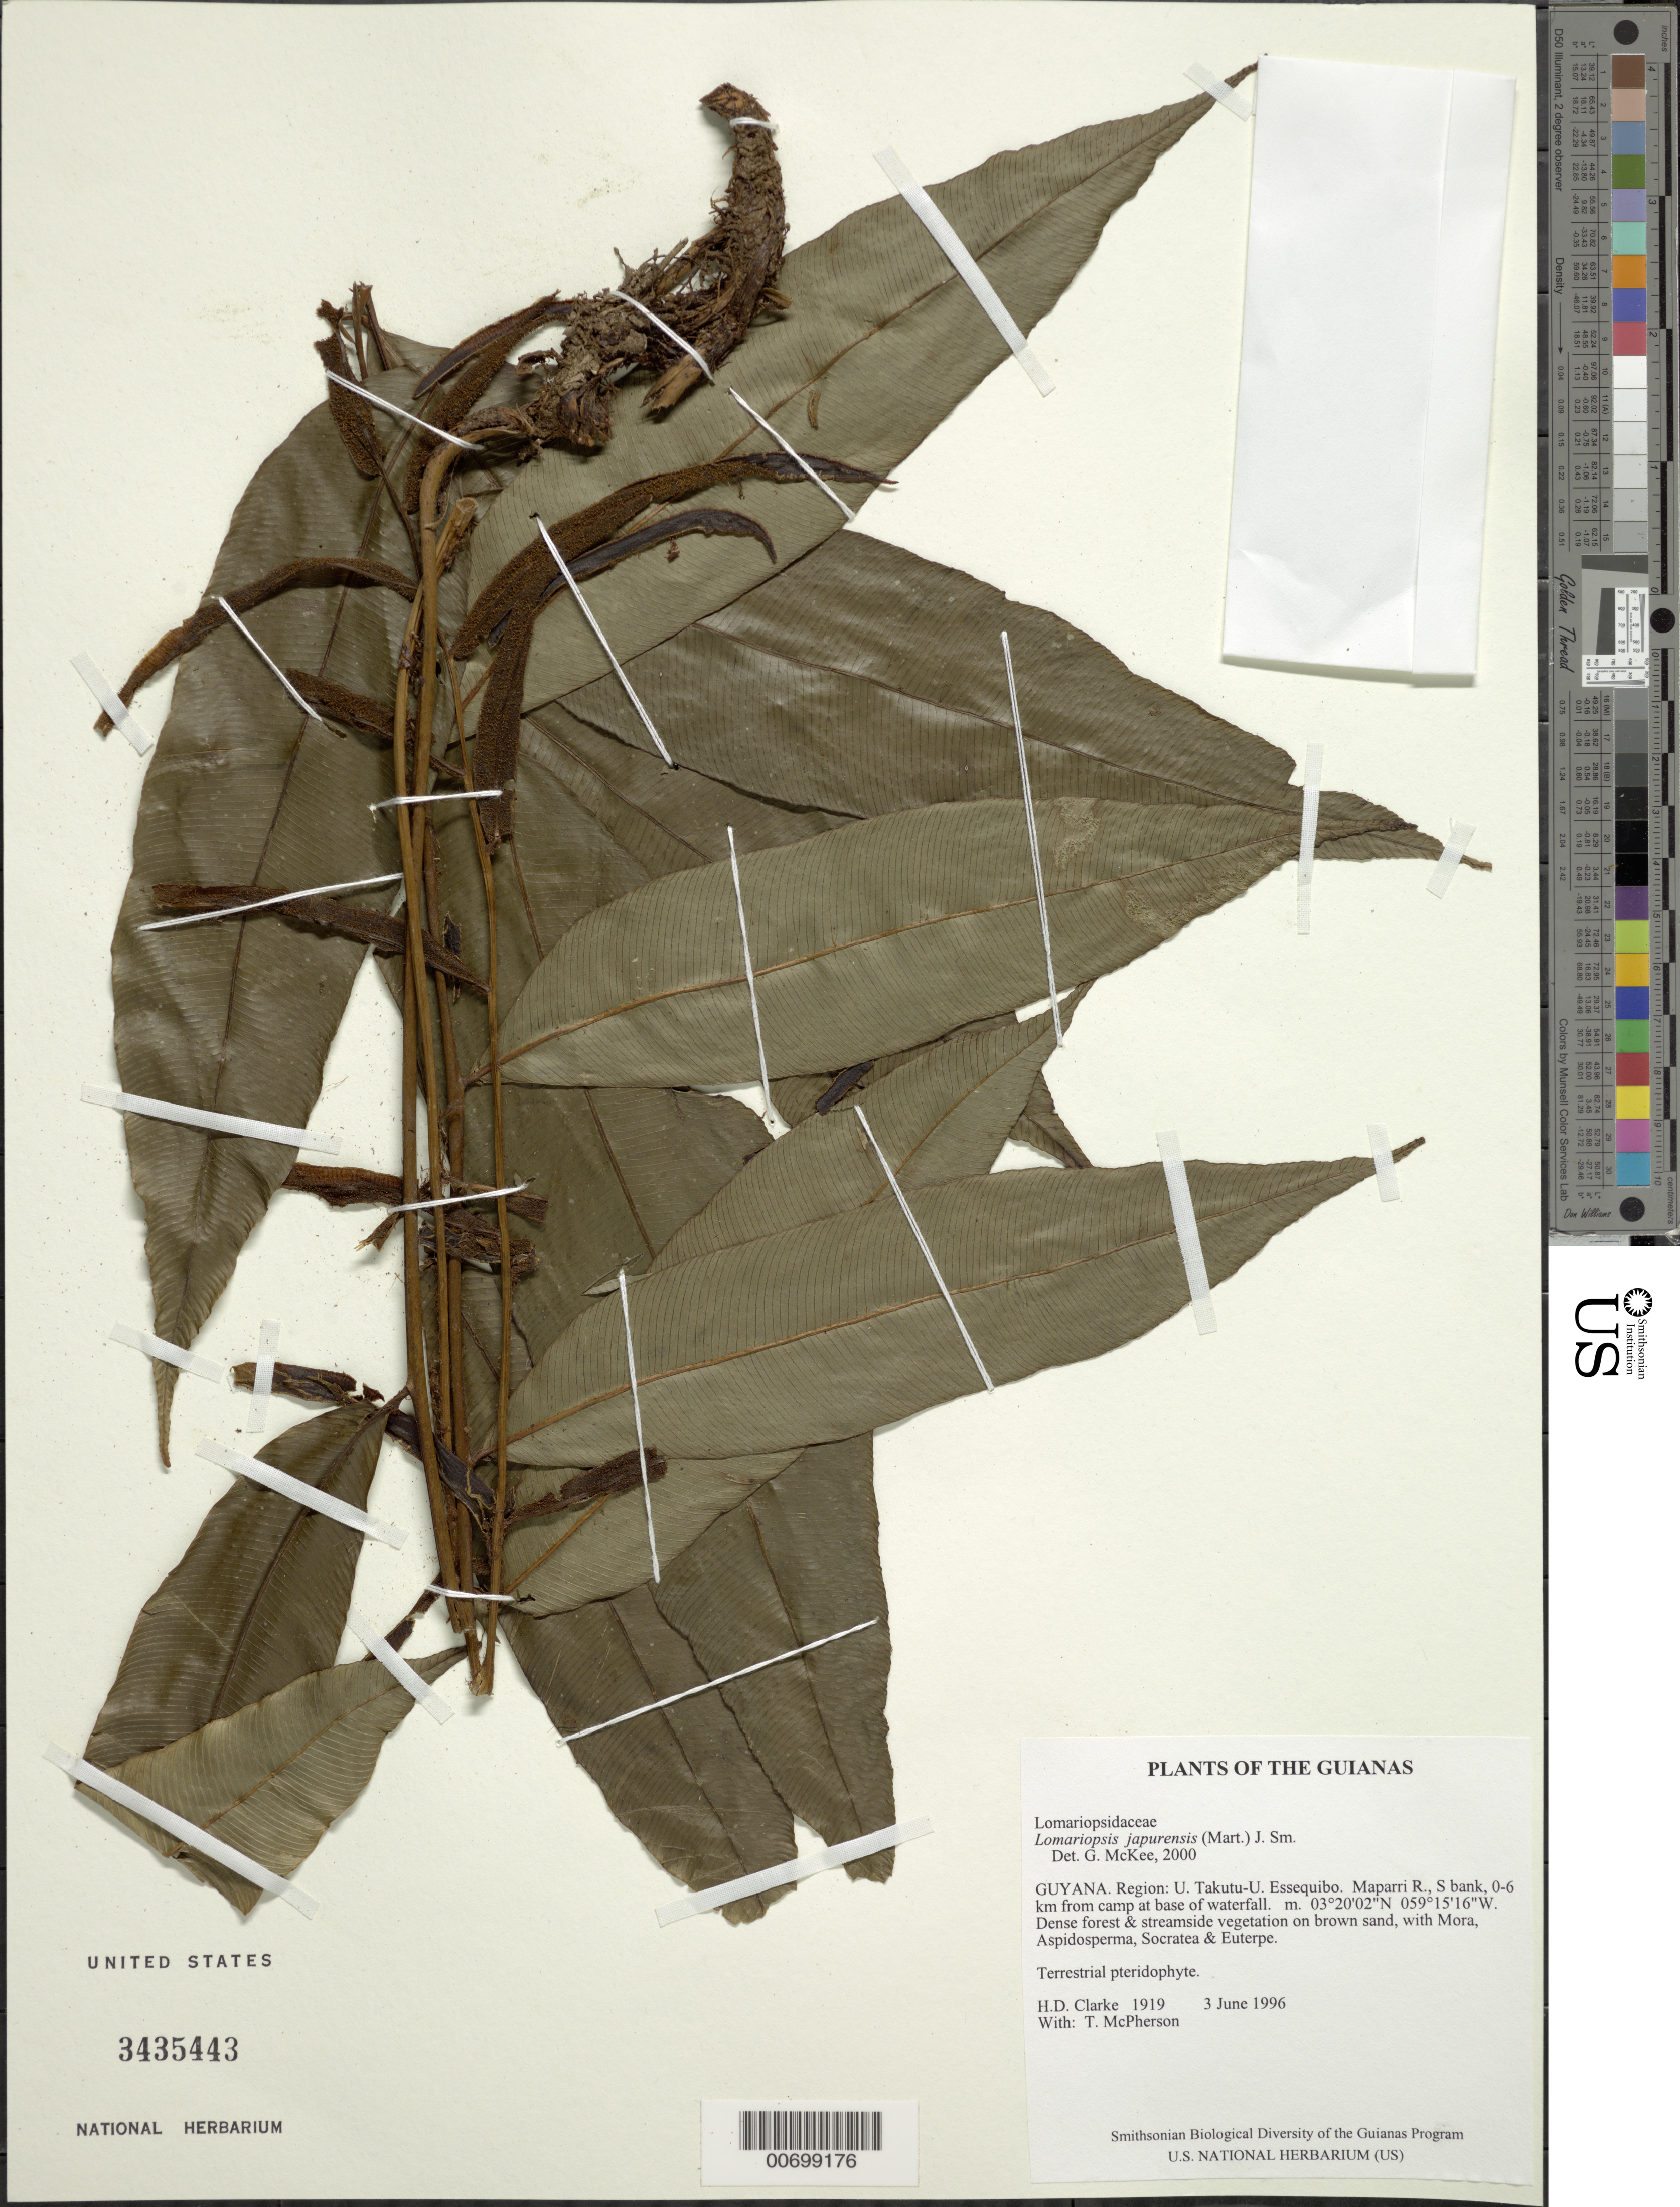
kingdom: Plantae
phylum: Tracheophyta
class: Polypodiopsida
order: Polypodiales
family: Lomariopsidaceae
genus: Lomariopsis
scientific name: Lomariopsis japurensis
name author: (Mart.) J. Sm.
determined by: McKee, G. S., (US), NMNH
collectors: H. D. Clarke & T. McPherson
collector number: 1919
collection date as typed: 3 June 1996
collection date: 1996-06-03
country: Guyana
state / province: U. Takutu-U. Essequibo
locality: Maparri R., S bank, 0-6 km from camp at base of waterfall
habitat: Dense forest & streamside vegetation on brown sand, with Mora, Aspidosperma, Socratea & Euterpe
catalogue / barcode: US 3435443